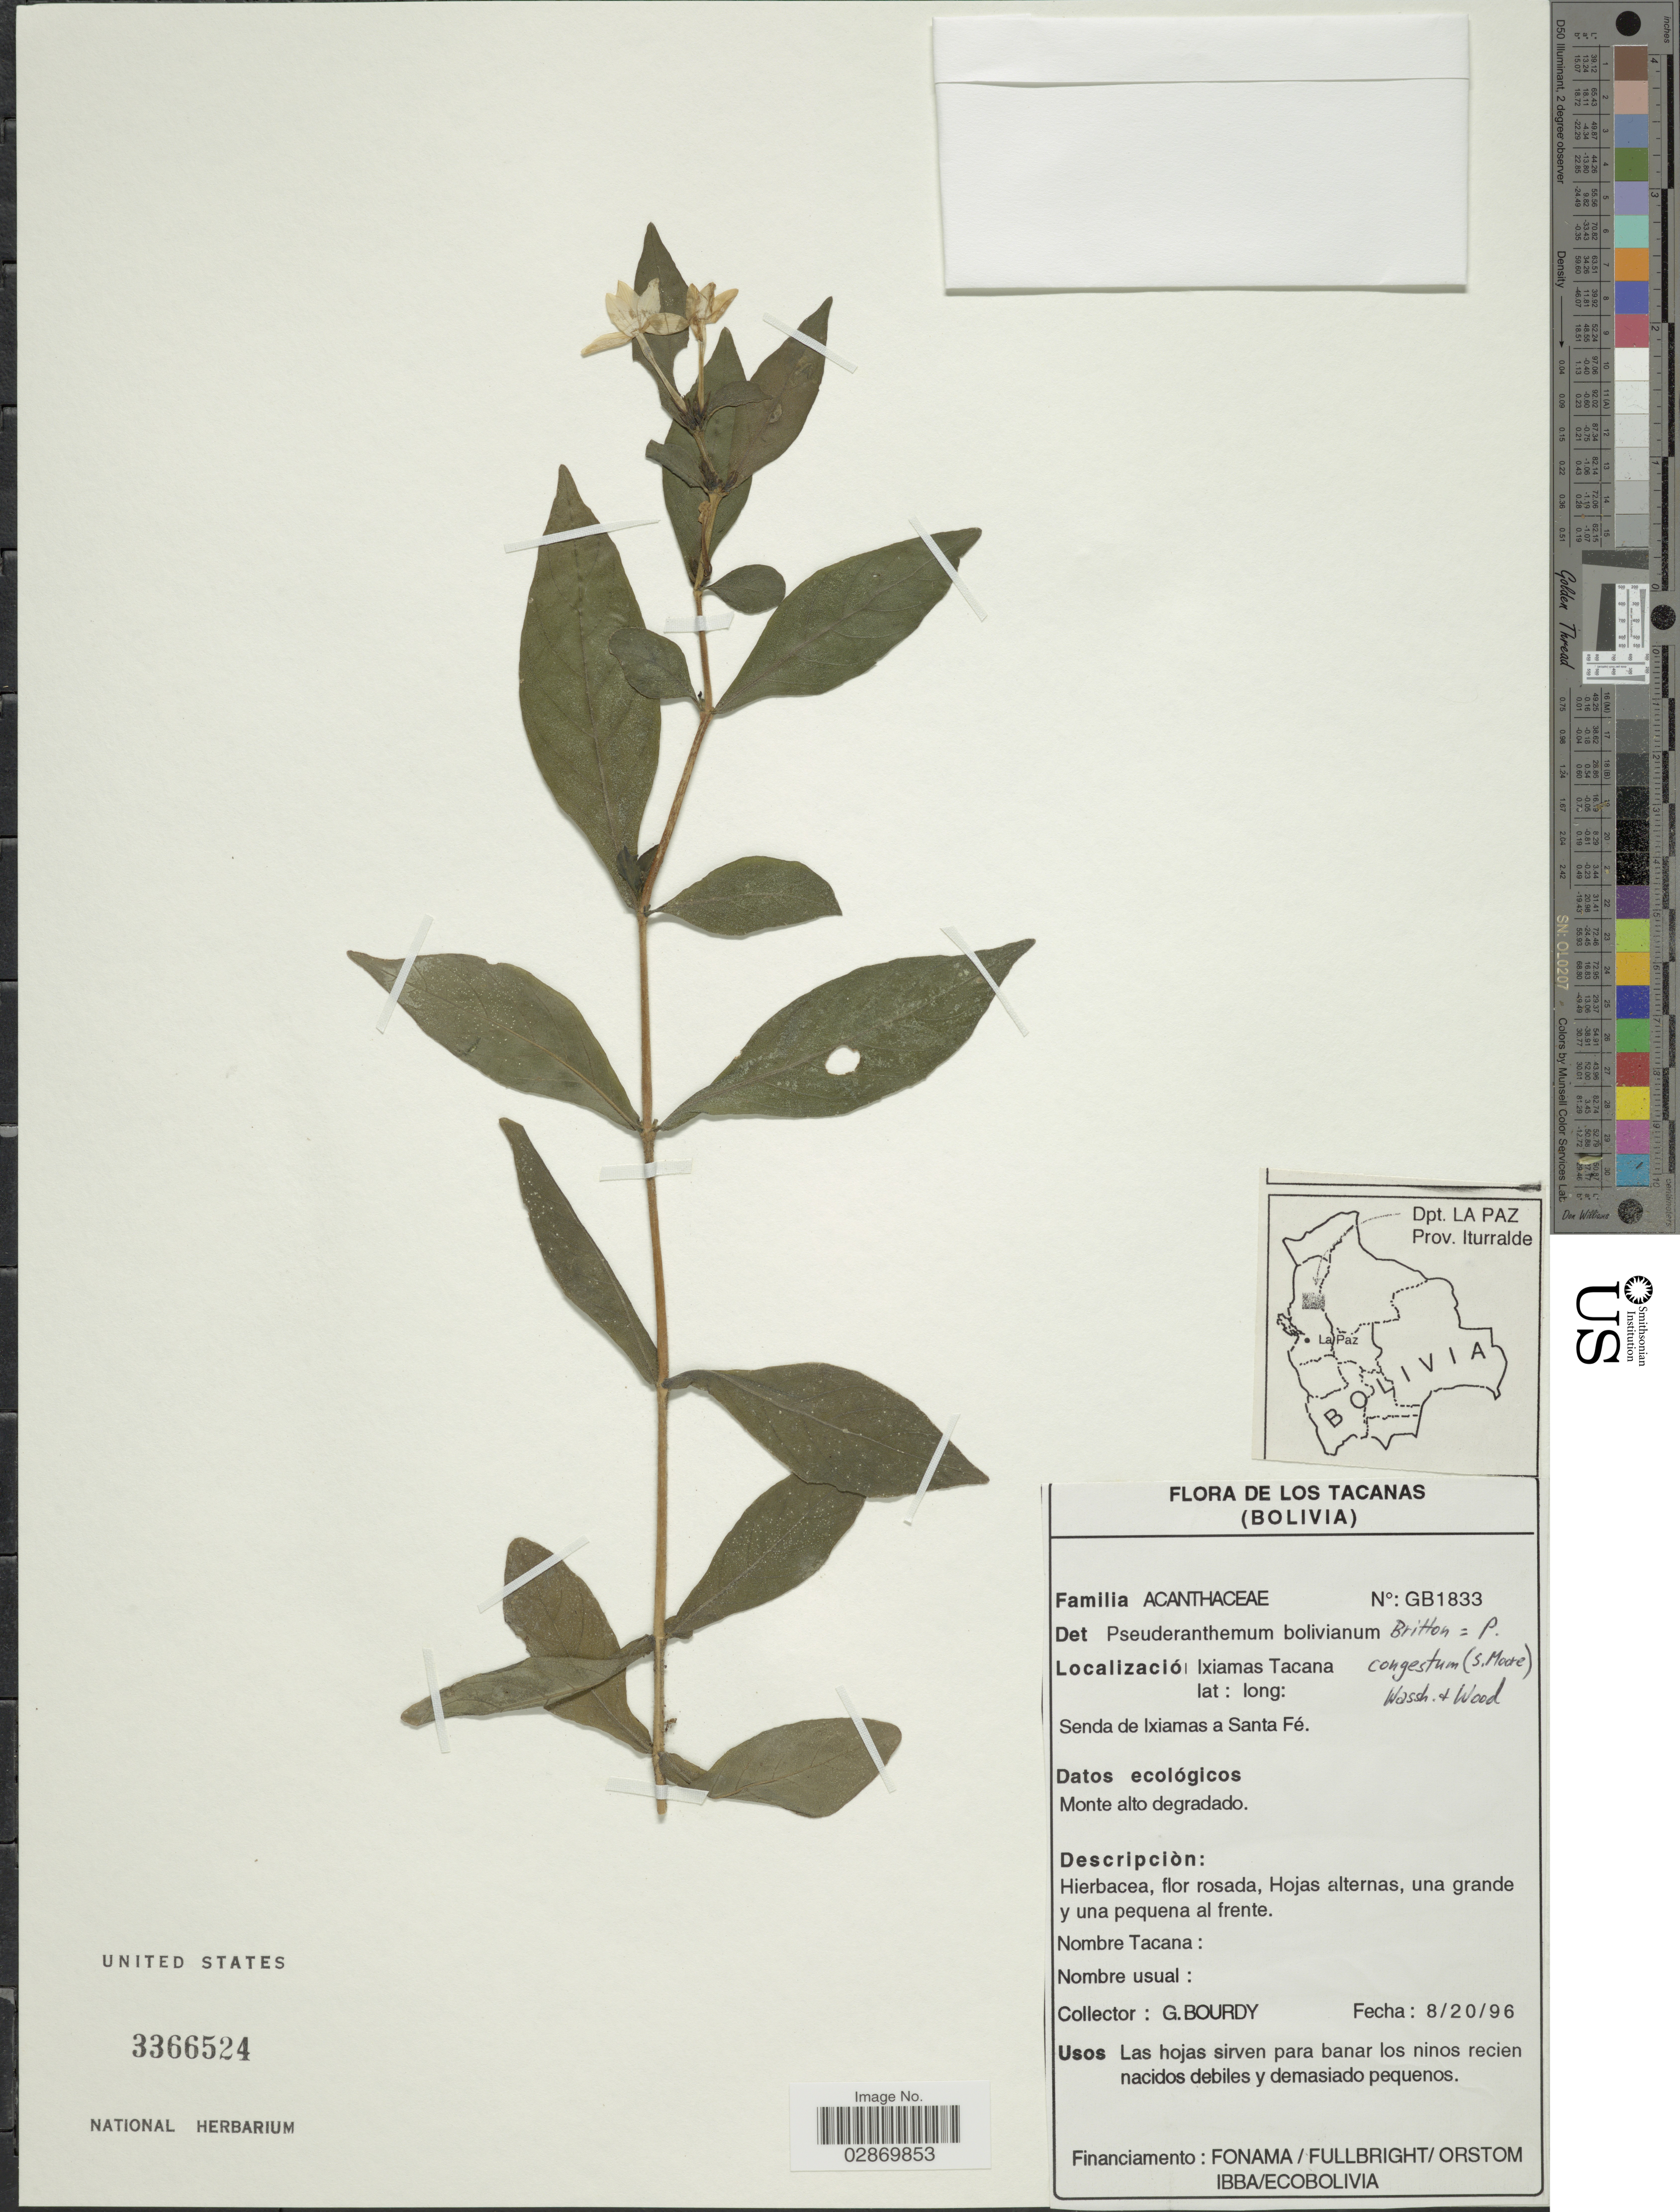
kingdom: Plantae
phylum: Tracheophyta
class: Magnoliopsida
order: Lamiales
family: Acanthaceae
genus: Pseuderanthemum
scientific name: Pseuderanthemum congestum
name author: (S. Moore) Wassh.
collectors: G. Bourdy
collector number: GB1833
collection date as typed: Transcribed d/m/y: 20/8/96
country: Bolivia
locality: Los Tacanas, Ixiamas Tacana, Senda de Ixiamas a Santa Fé.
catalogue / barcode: US 3366524